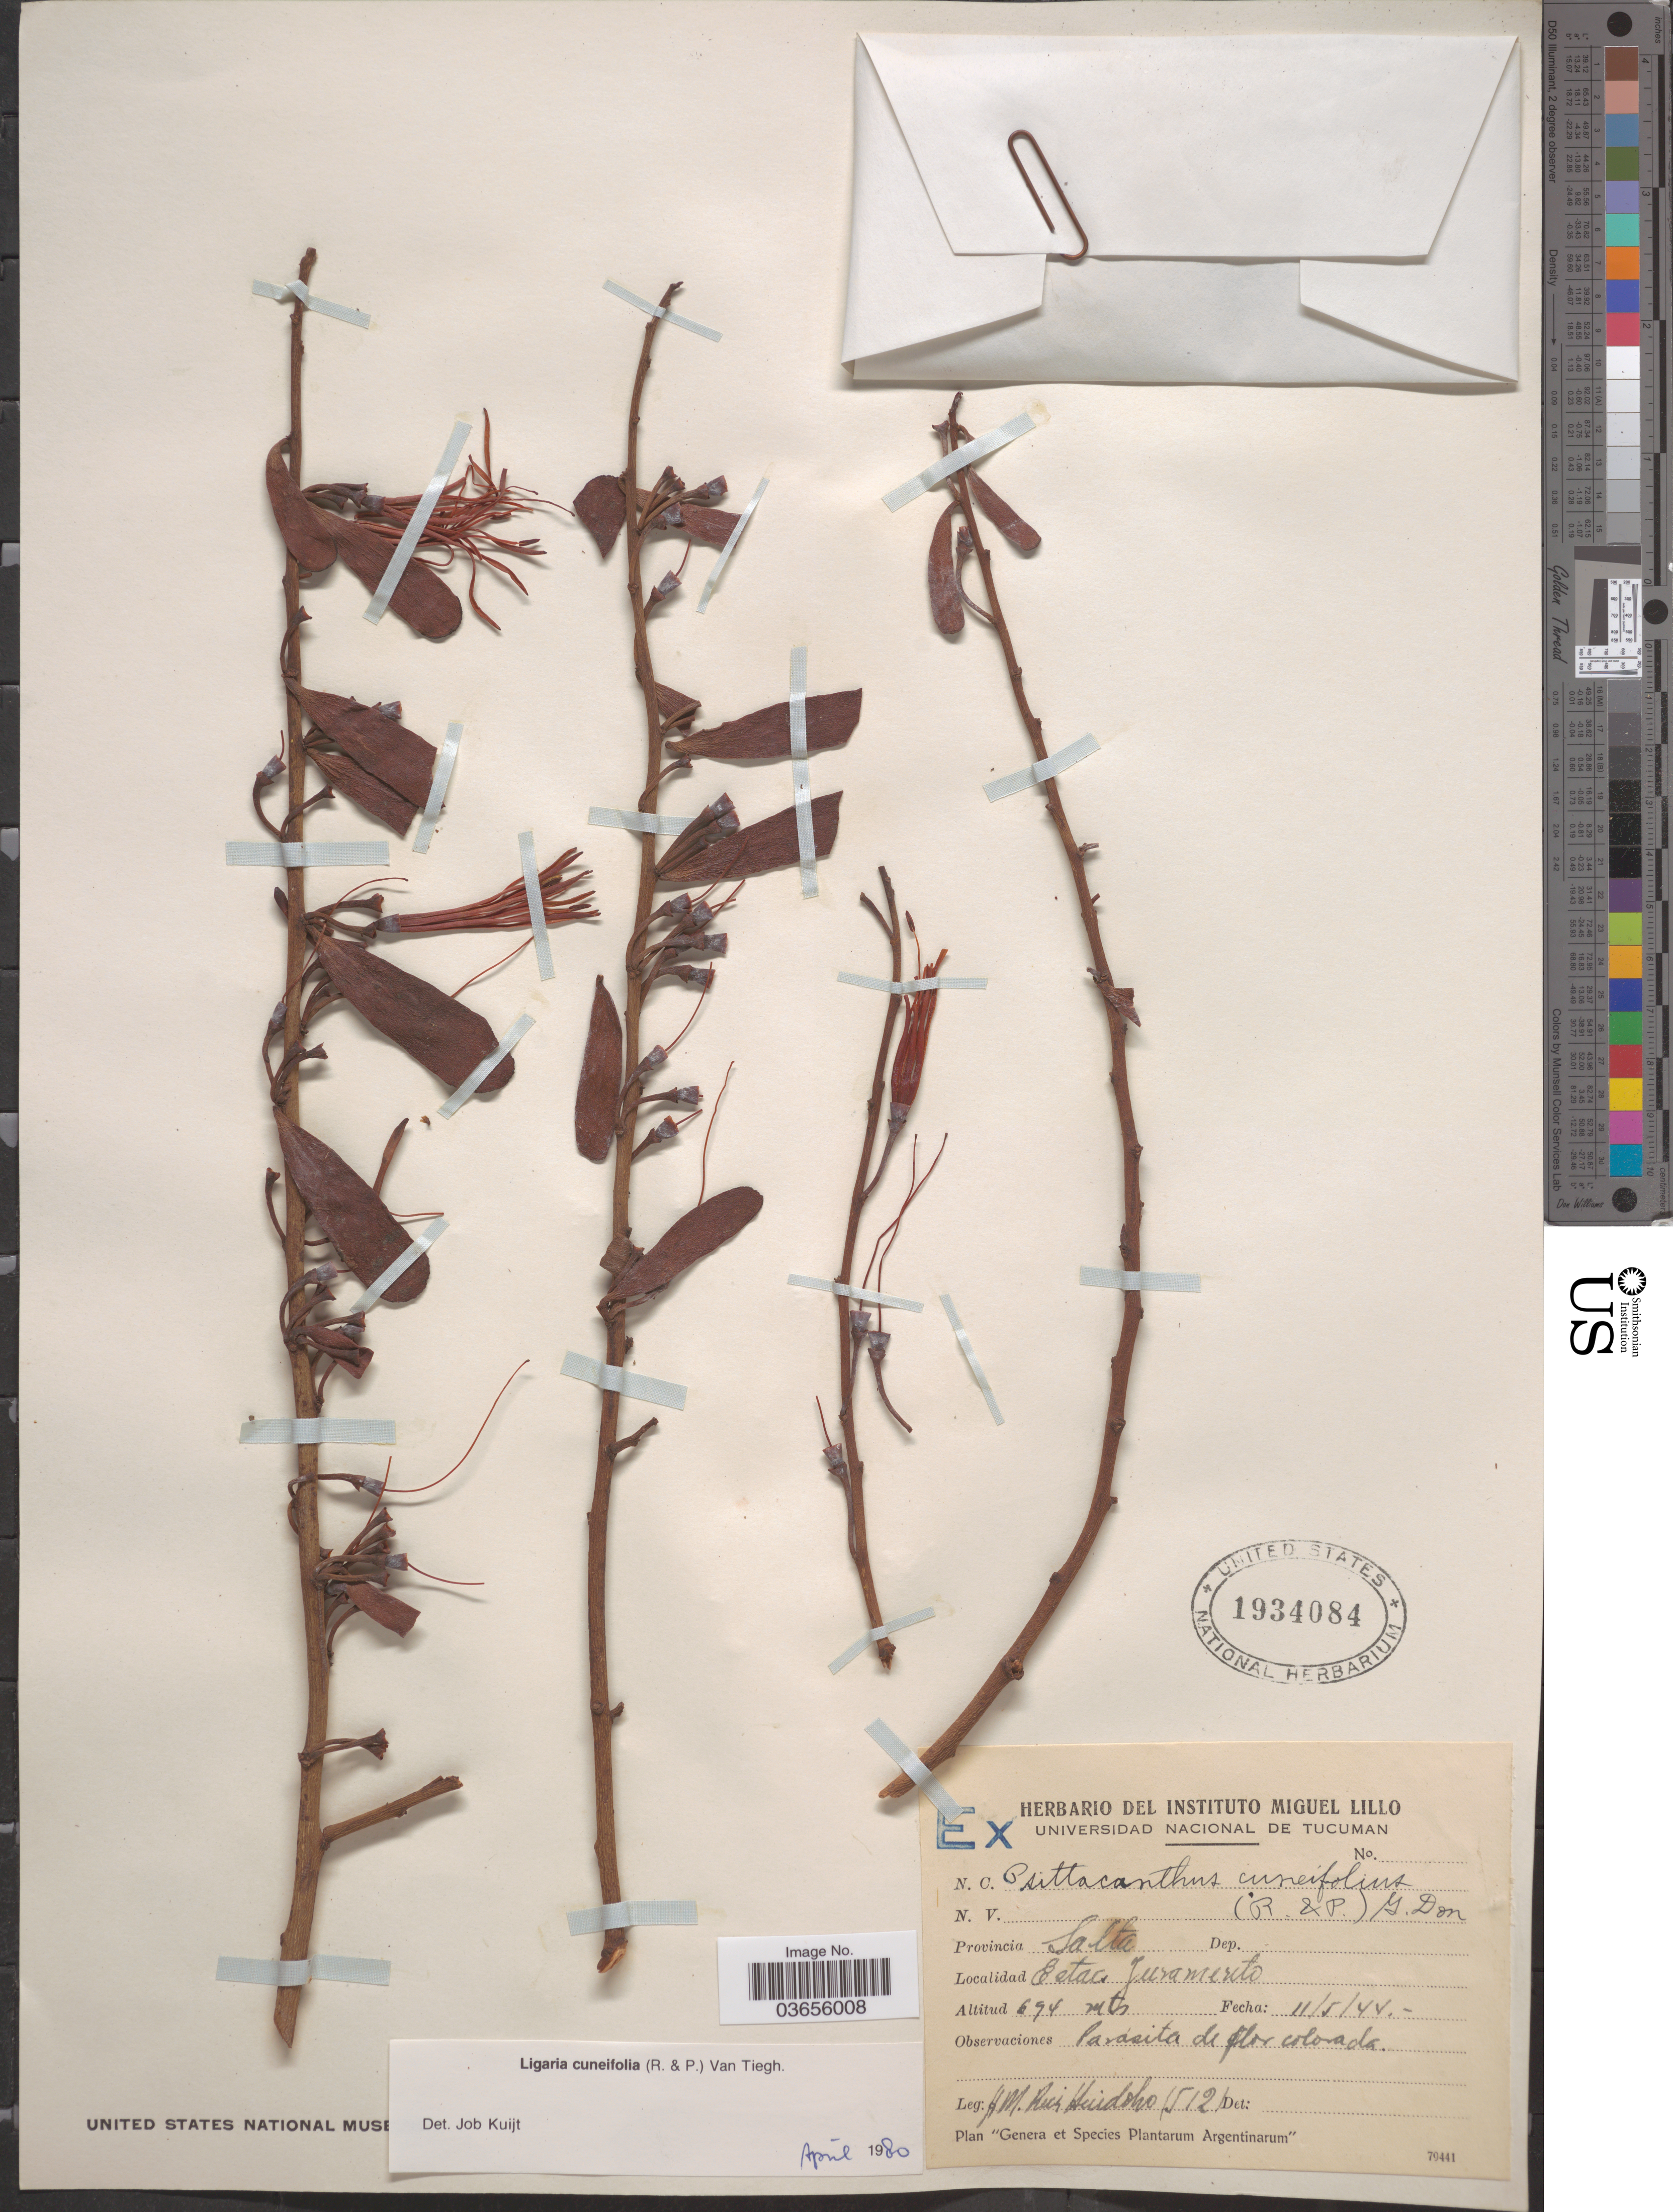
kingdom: Plantae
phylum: Tracheophyta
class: Magnoliopsida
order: Santalales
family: Loranthaceae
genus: Ligaria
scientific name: Ligaria cuneifolia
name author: (Ruiz & Pav.) Tiegh.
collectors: A. Ruiz Huidobo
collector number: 512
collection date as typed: Transcribed d/m/y: 11/5/44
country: Argentina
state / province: Salta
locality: Estac. Juramento.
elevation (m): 694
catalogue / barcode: US 1934084